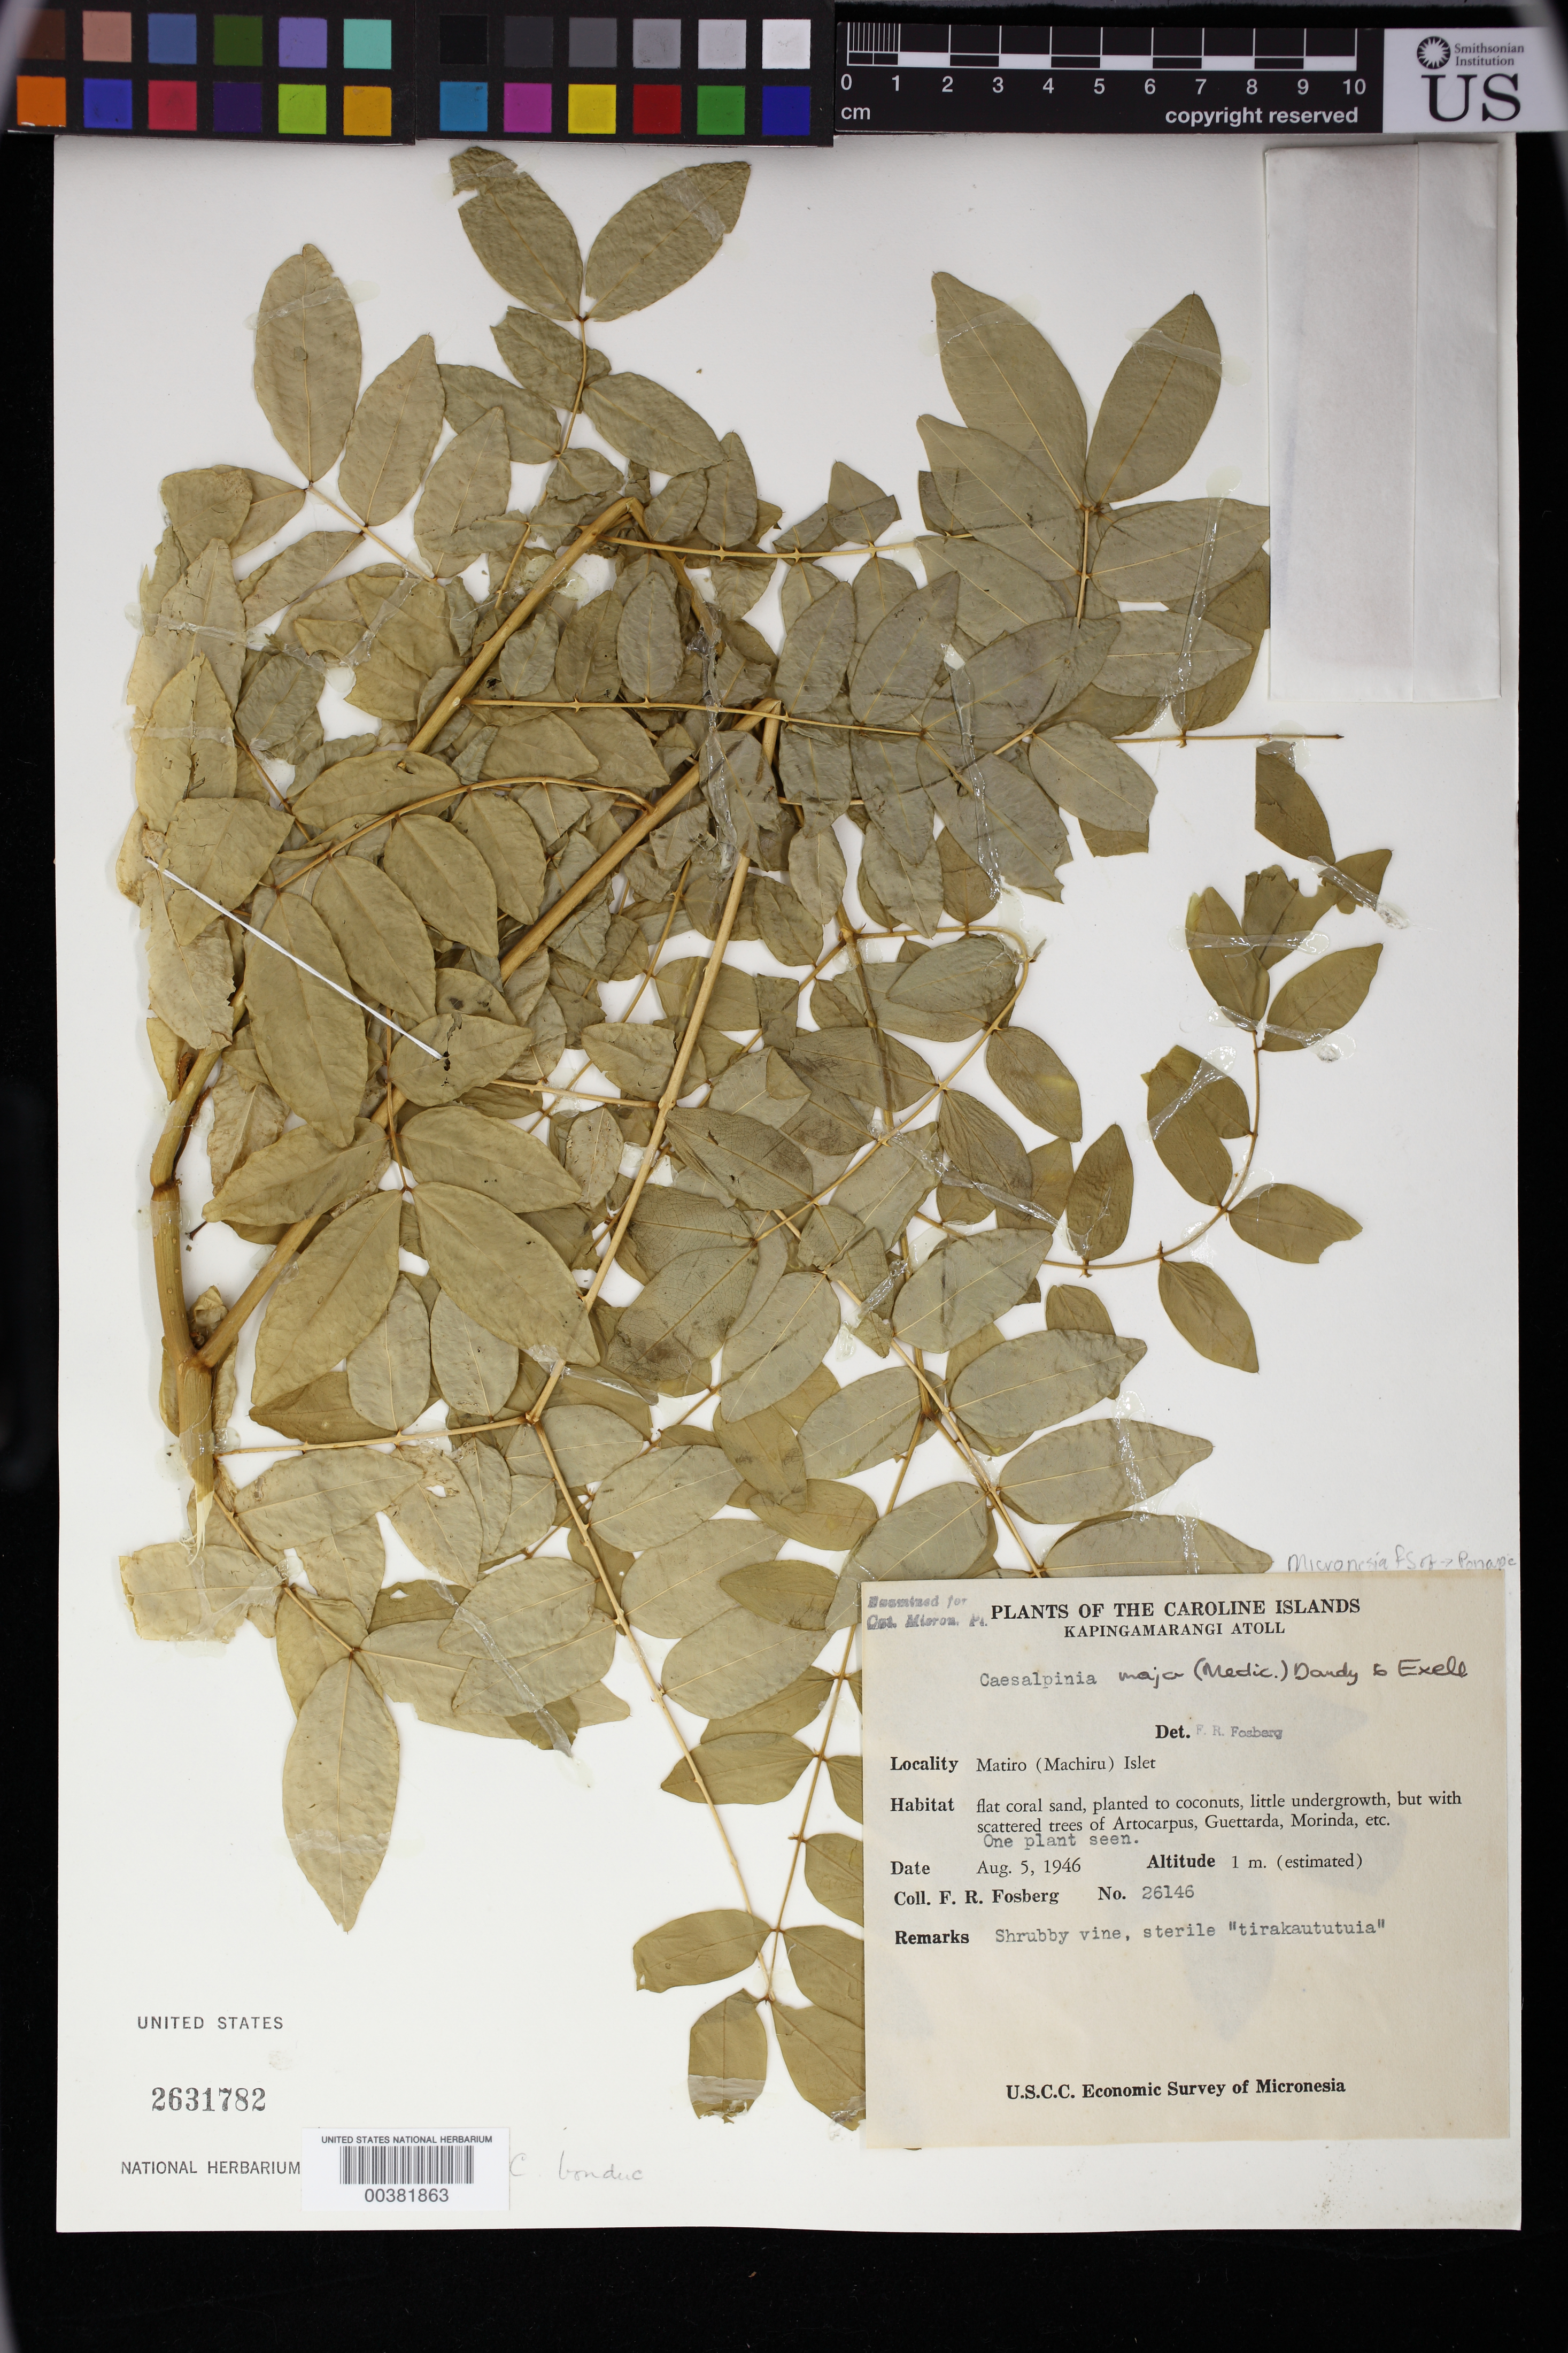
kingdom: Plantae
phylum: Tracheophyta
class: Magnoliopsida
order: Fabales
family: Fabaceae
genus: Guilandina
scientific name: Guilandina bonduc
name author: L.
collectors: F. R. Fosberg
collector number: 26146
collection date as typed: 05 Aug 1946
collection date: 1946-08-05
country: Micronesia, Federated States of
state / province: Pohnpei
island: Kapingamarangi Atoll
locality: Matiro (Machiru) Islet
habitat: Flat coral sand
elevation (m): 1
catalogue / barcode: US 2631782